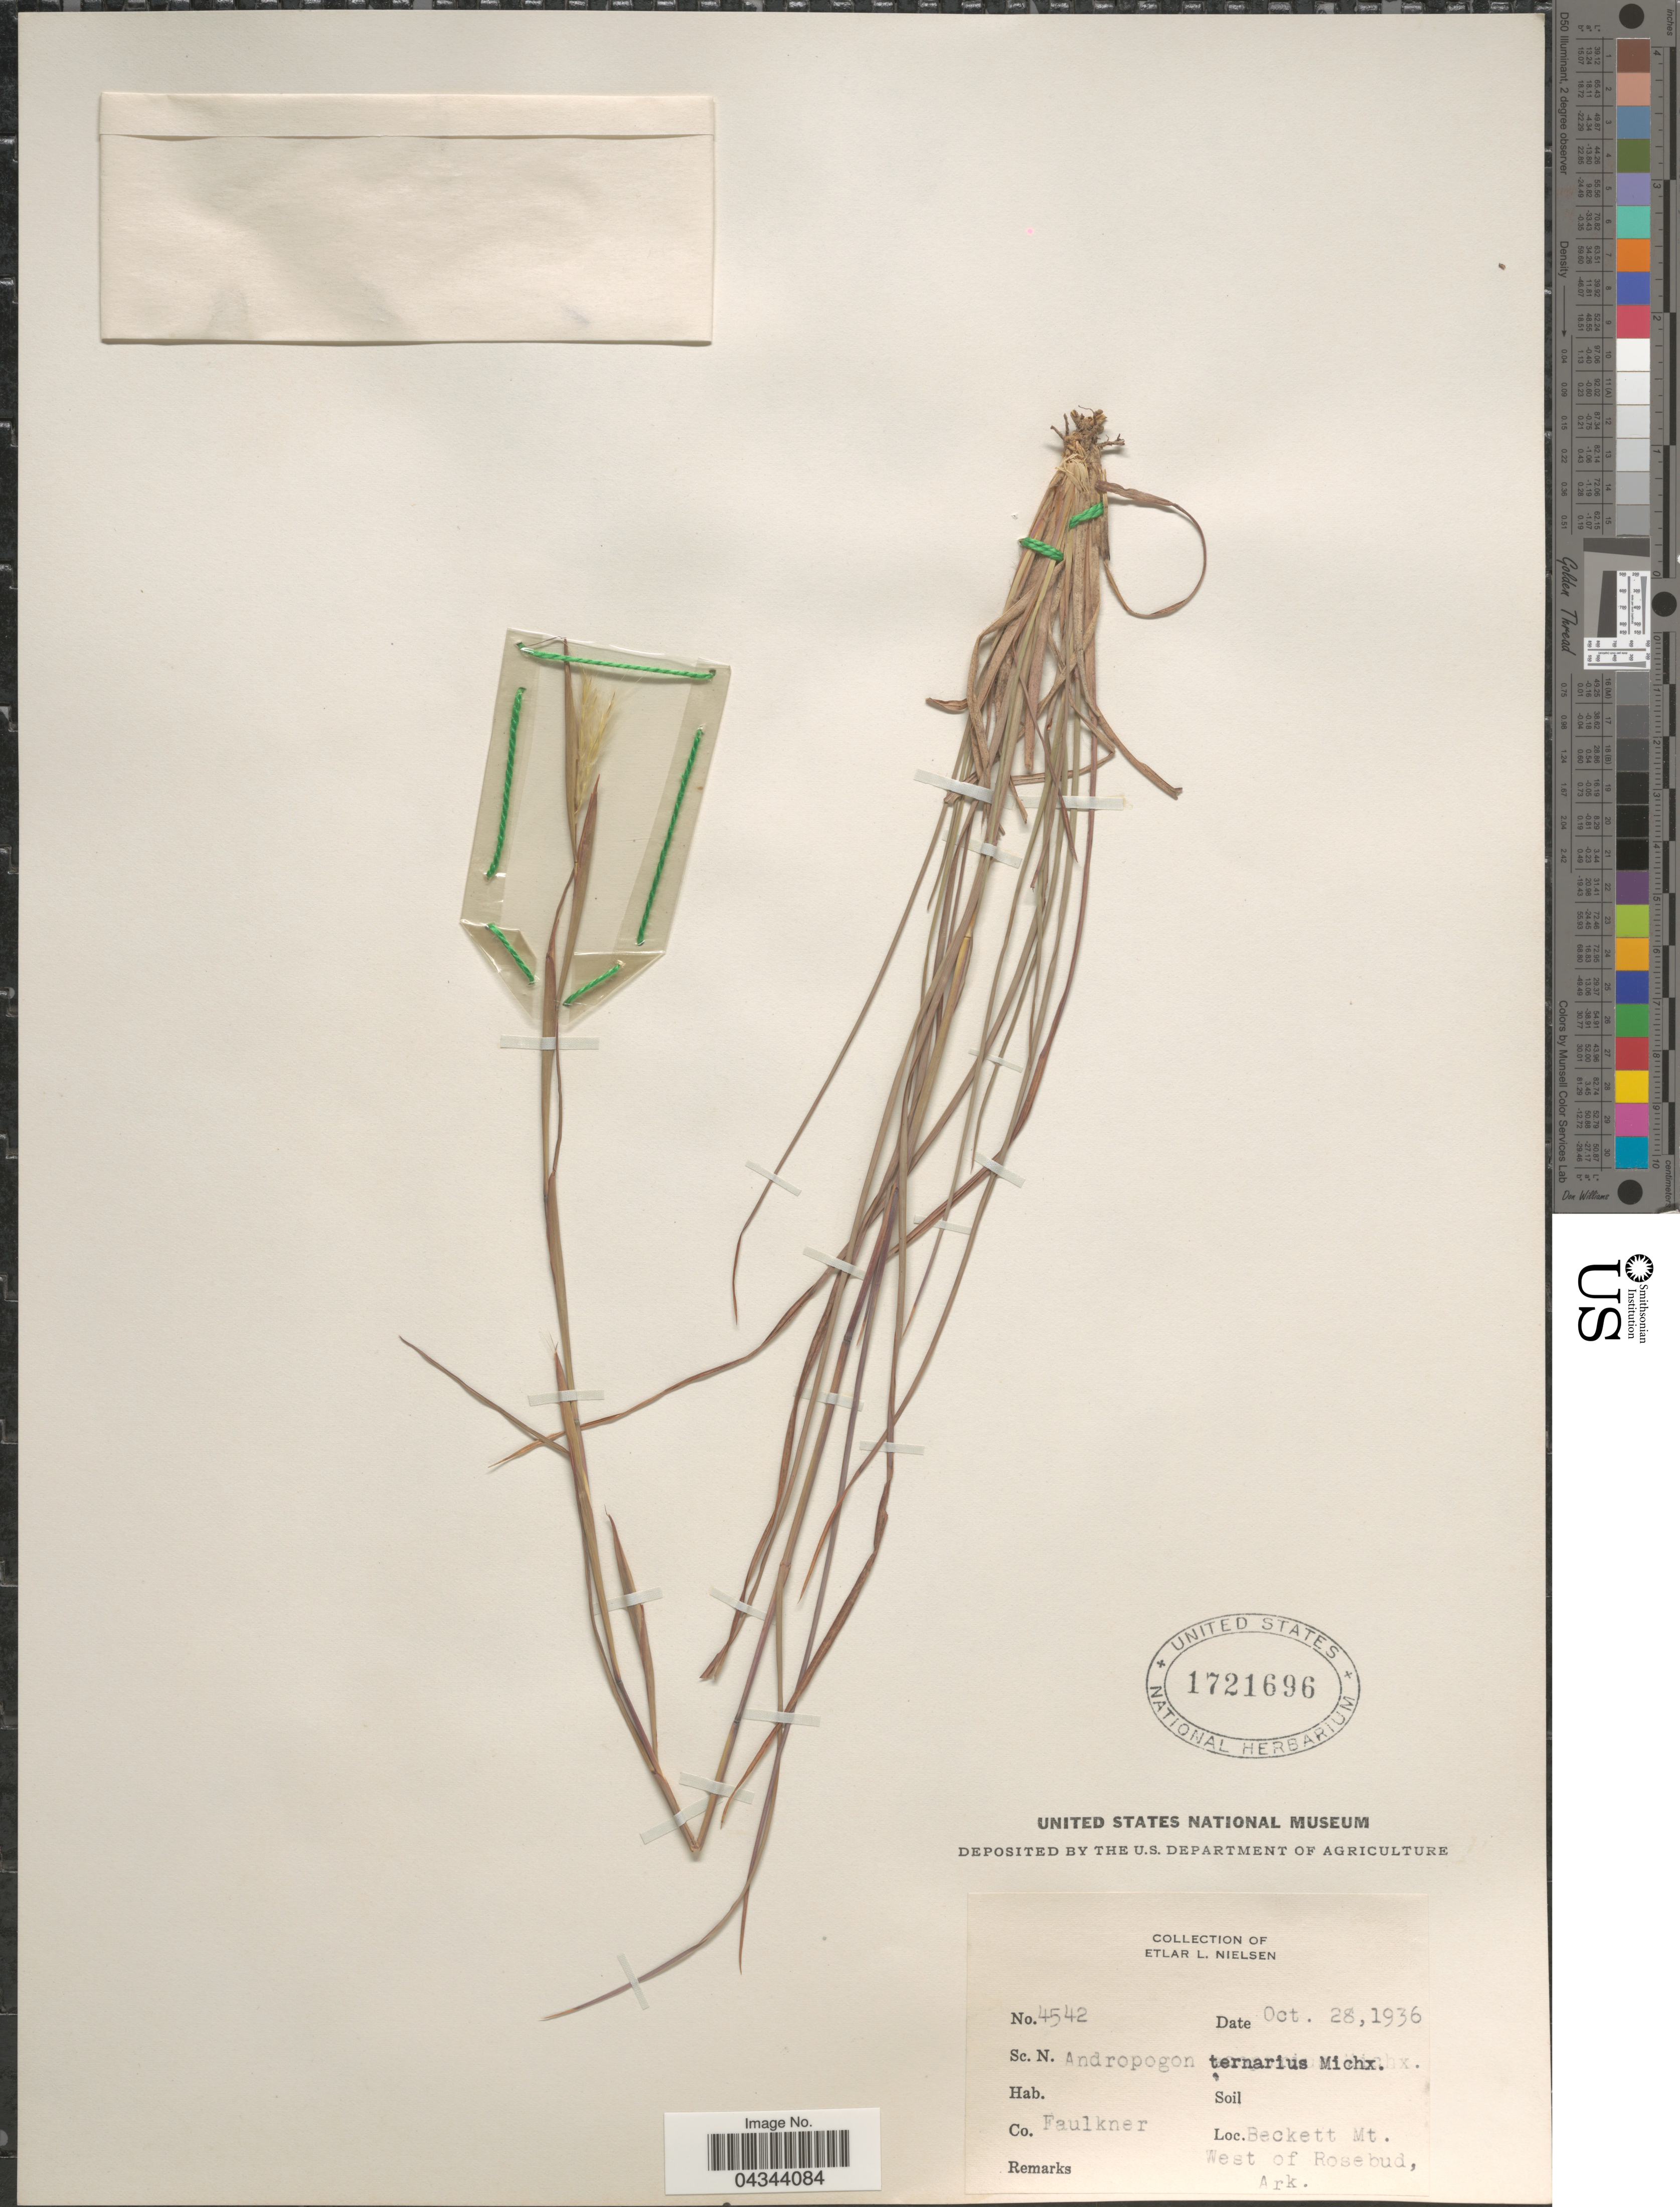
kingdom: Plantae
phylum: Tracheophyta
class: Liliopsida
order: Poales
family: Poaceae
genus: Andropogon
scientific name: Andropogon ternarius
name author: Michx.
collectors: E. L. Nielsen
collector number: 4542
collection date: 1936-10-28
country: United States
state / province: Arkansas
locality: Co. Faulkner. Beckett Mt. West of Rosebud.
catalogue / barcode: US 1721696